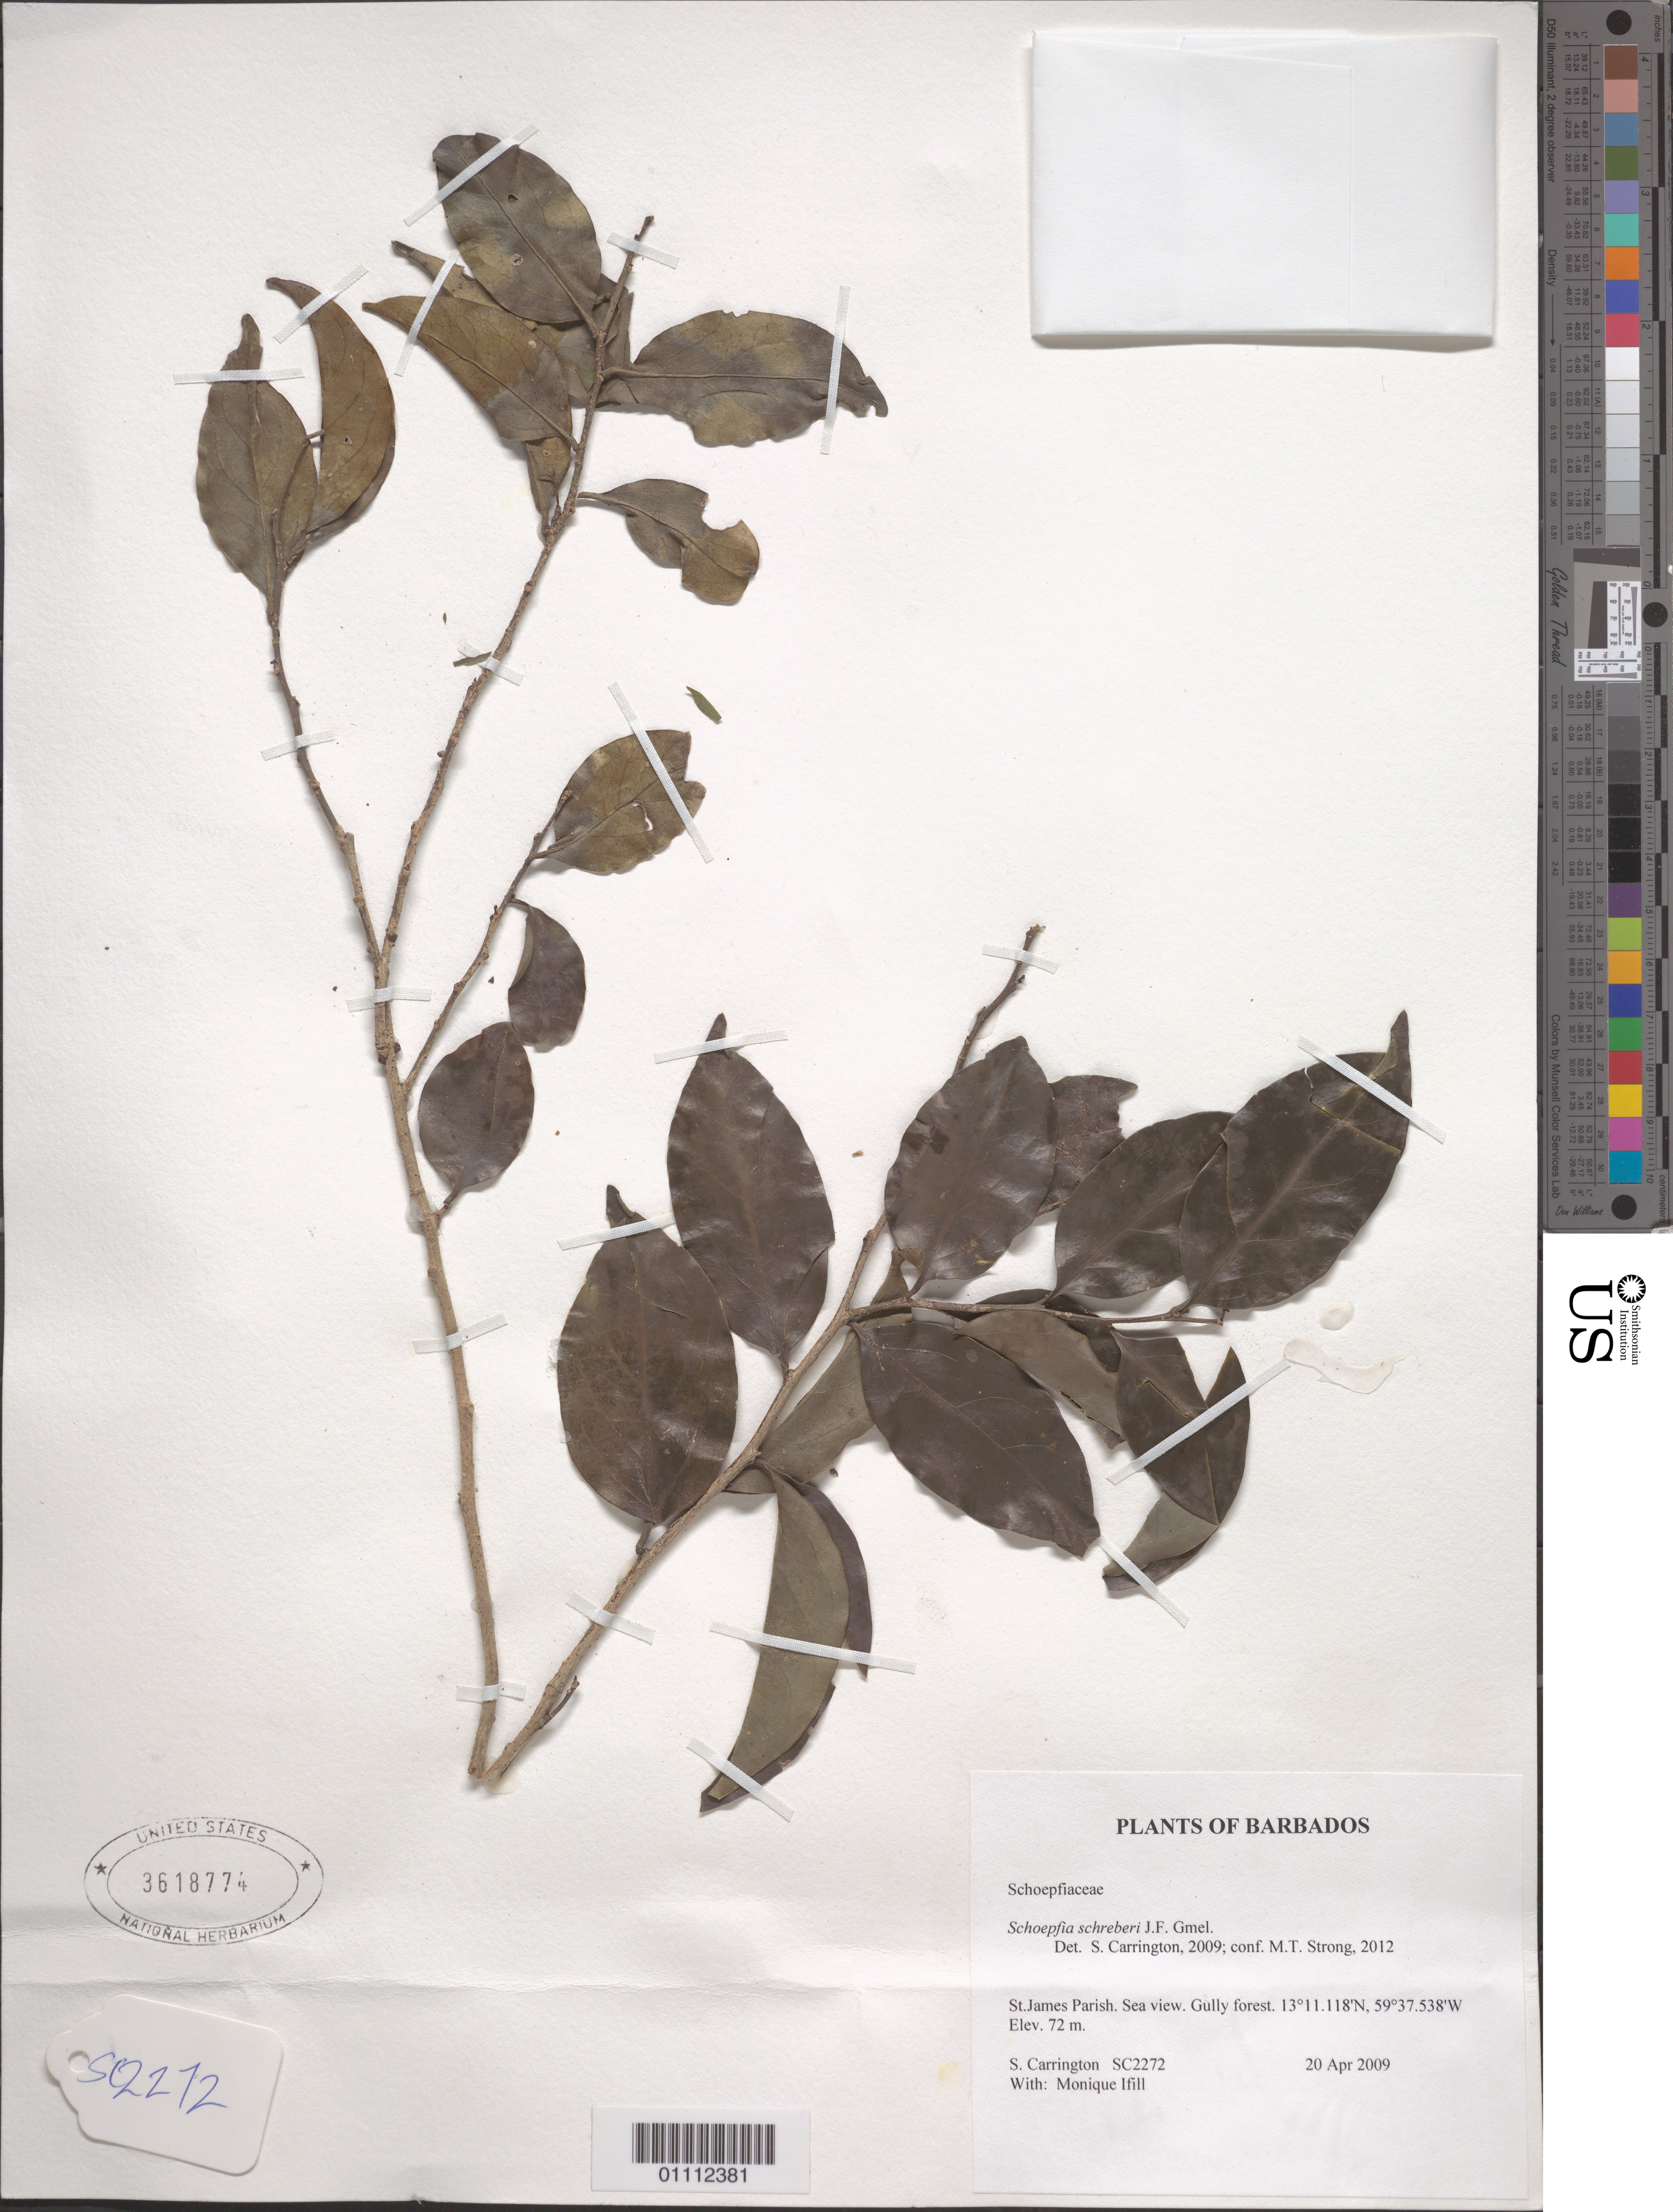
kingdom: Plantae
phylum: Tracheophyta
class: Magnoliopsida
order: Santalales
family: Schoepfiaceae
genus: Schoepfia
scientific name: Schoepfia schreberi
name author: J.F. Gmel.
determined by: Strong, M. T., (US), Smithsonian Institution - National Museum of Natural History (UNITED STATES)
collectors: C. M. S. Carrington & M. Ifill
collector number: SC2272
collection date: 2009-04-20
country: Barbados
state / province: Saint James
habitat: Sea view. Gully forest.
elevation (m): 72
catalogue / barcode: US 3618774